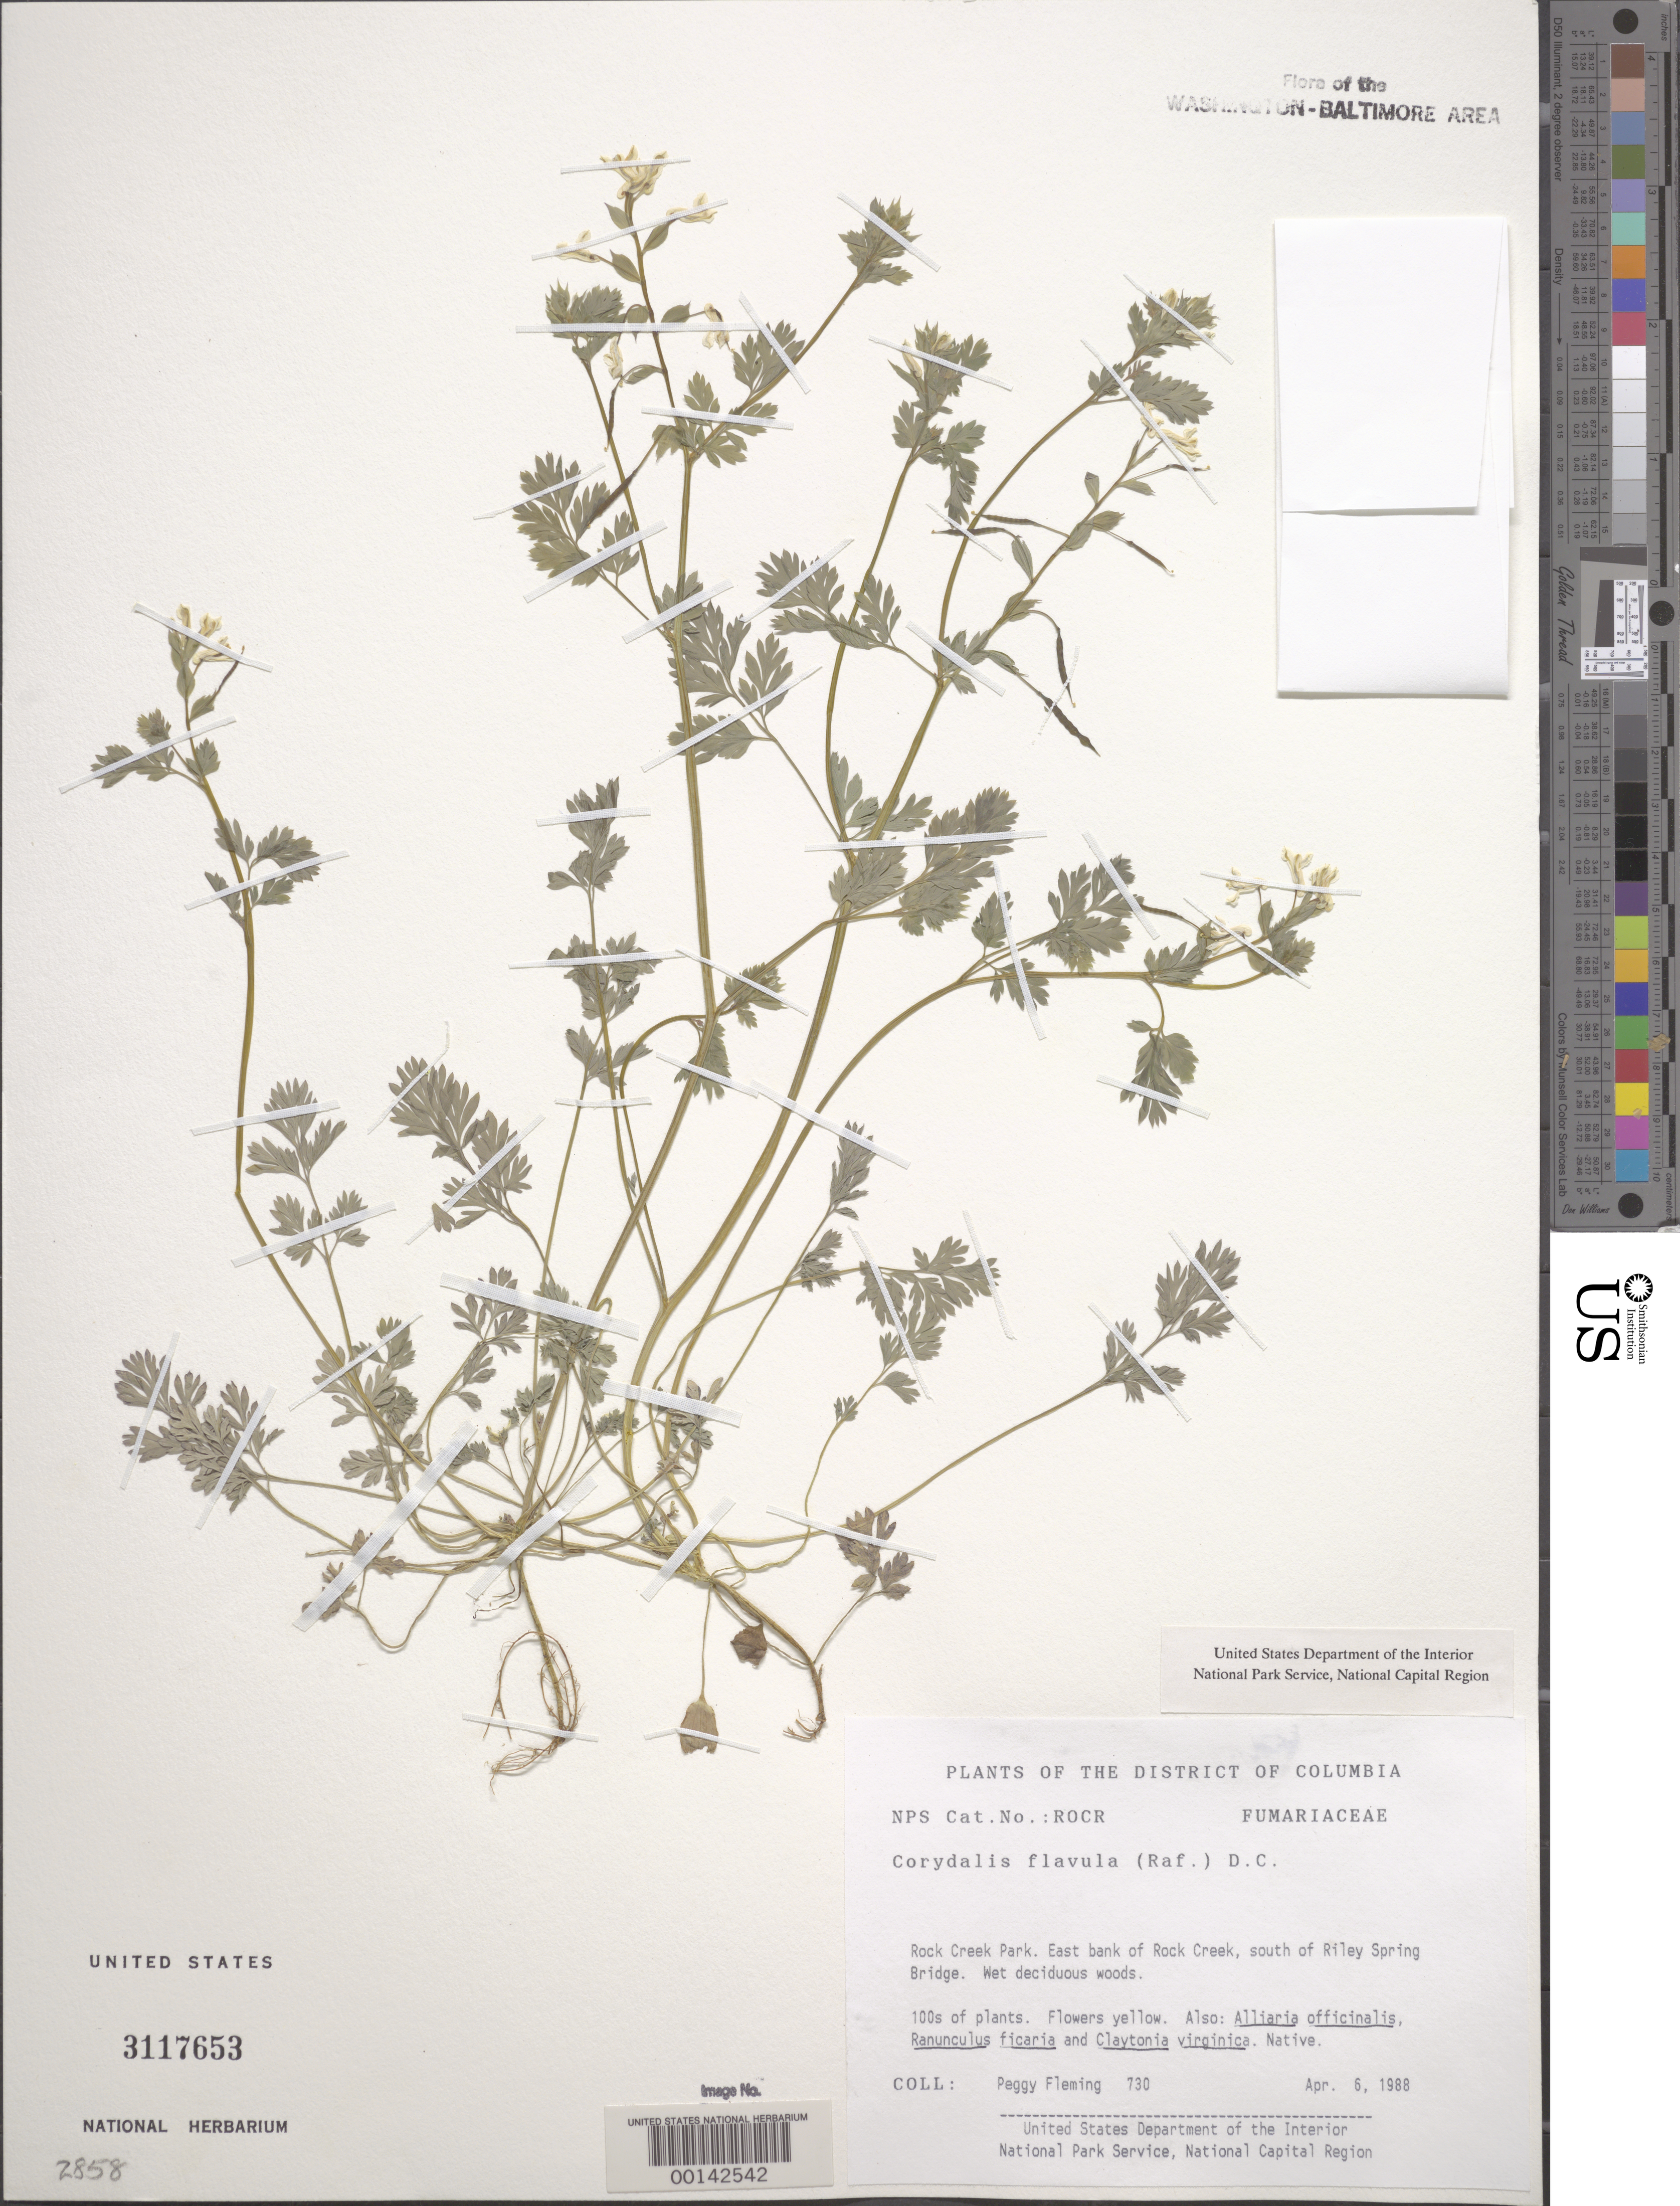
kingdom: Plantae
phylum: Tracheophyta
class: Magnoliopsida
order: Ranunculales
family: Papaveraceae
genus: Corydalis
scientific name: Corydalis flavula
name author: (Raf.) DC.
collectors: P. Fleming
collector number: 730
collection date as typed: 06 Apr 1988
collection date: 1988-04-06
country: United States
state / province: District of Columbia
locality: Rock Creek Park. East bank of Rock Creek, south of Riley Spring Bridge. Rock Creek Park and Vicinity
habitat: Wet deciduous woods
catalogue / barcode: US 3117653